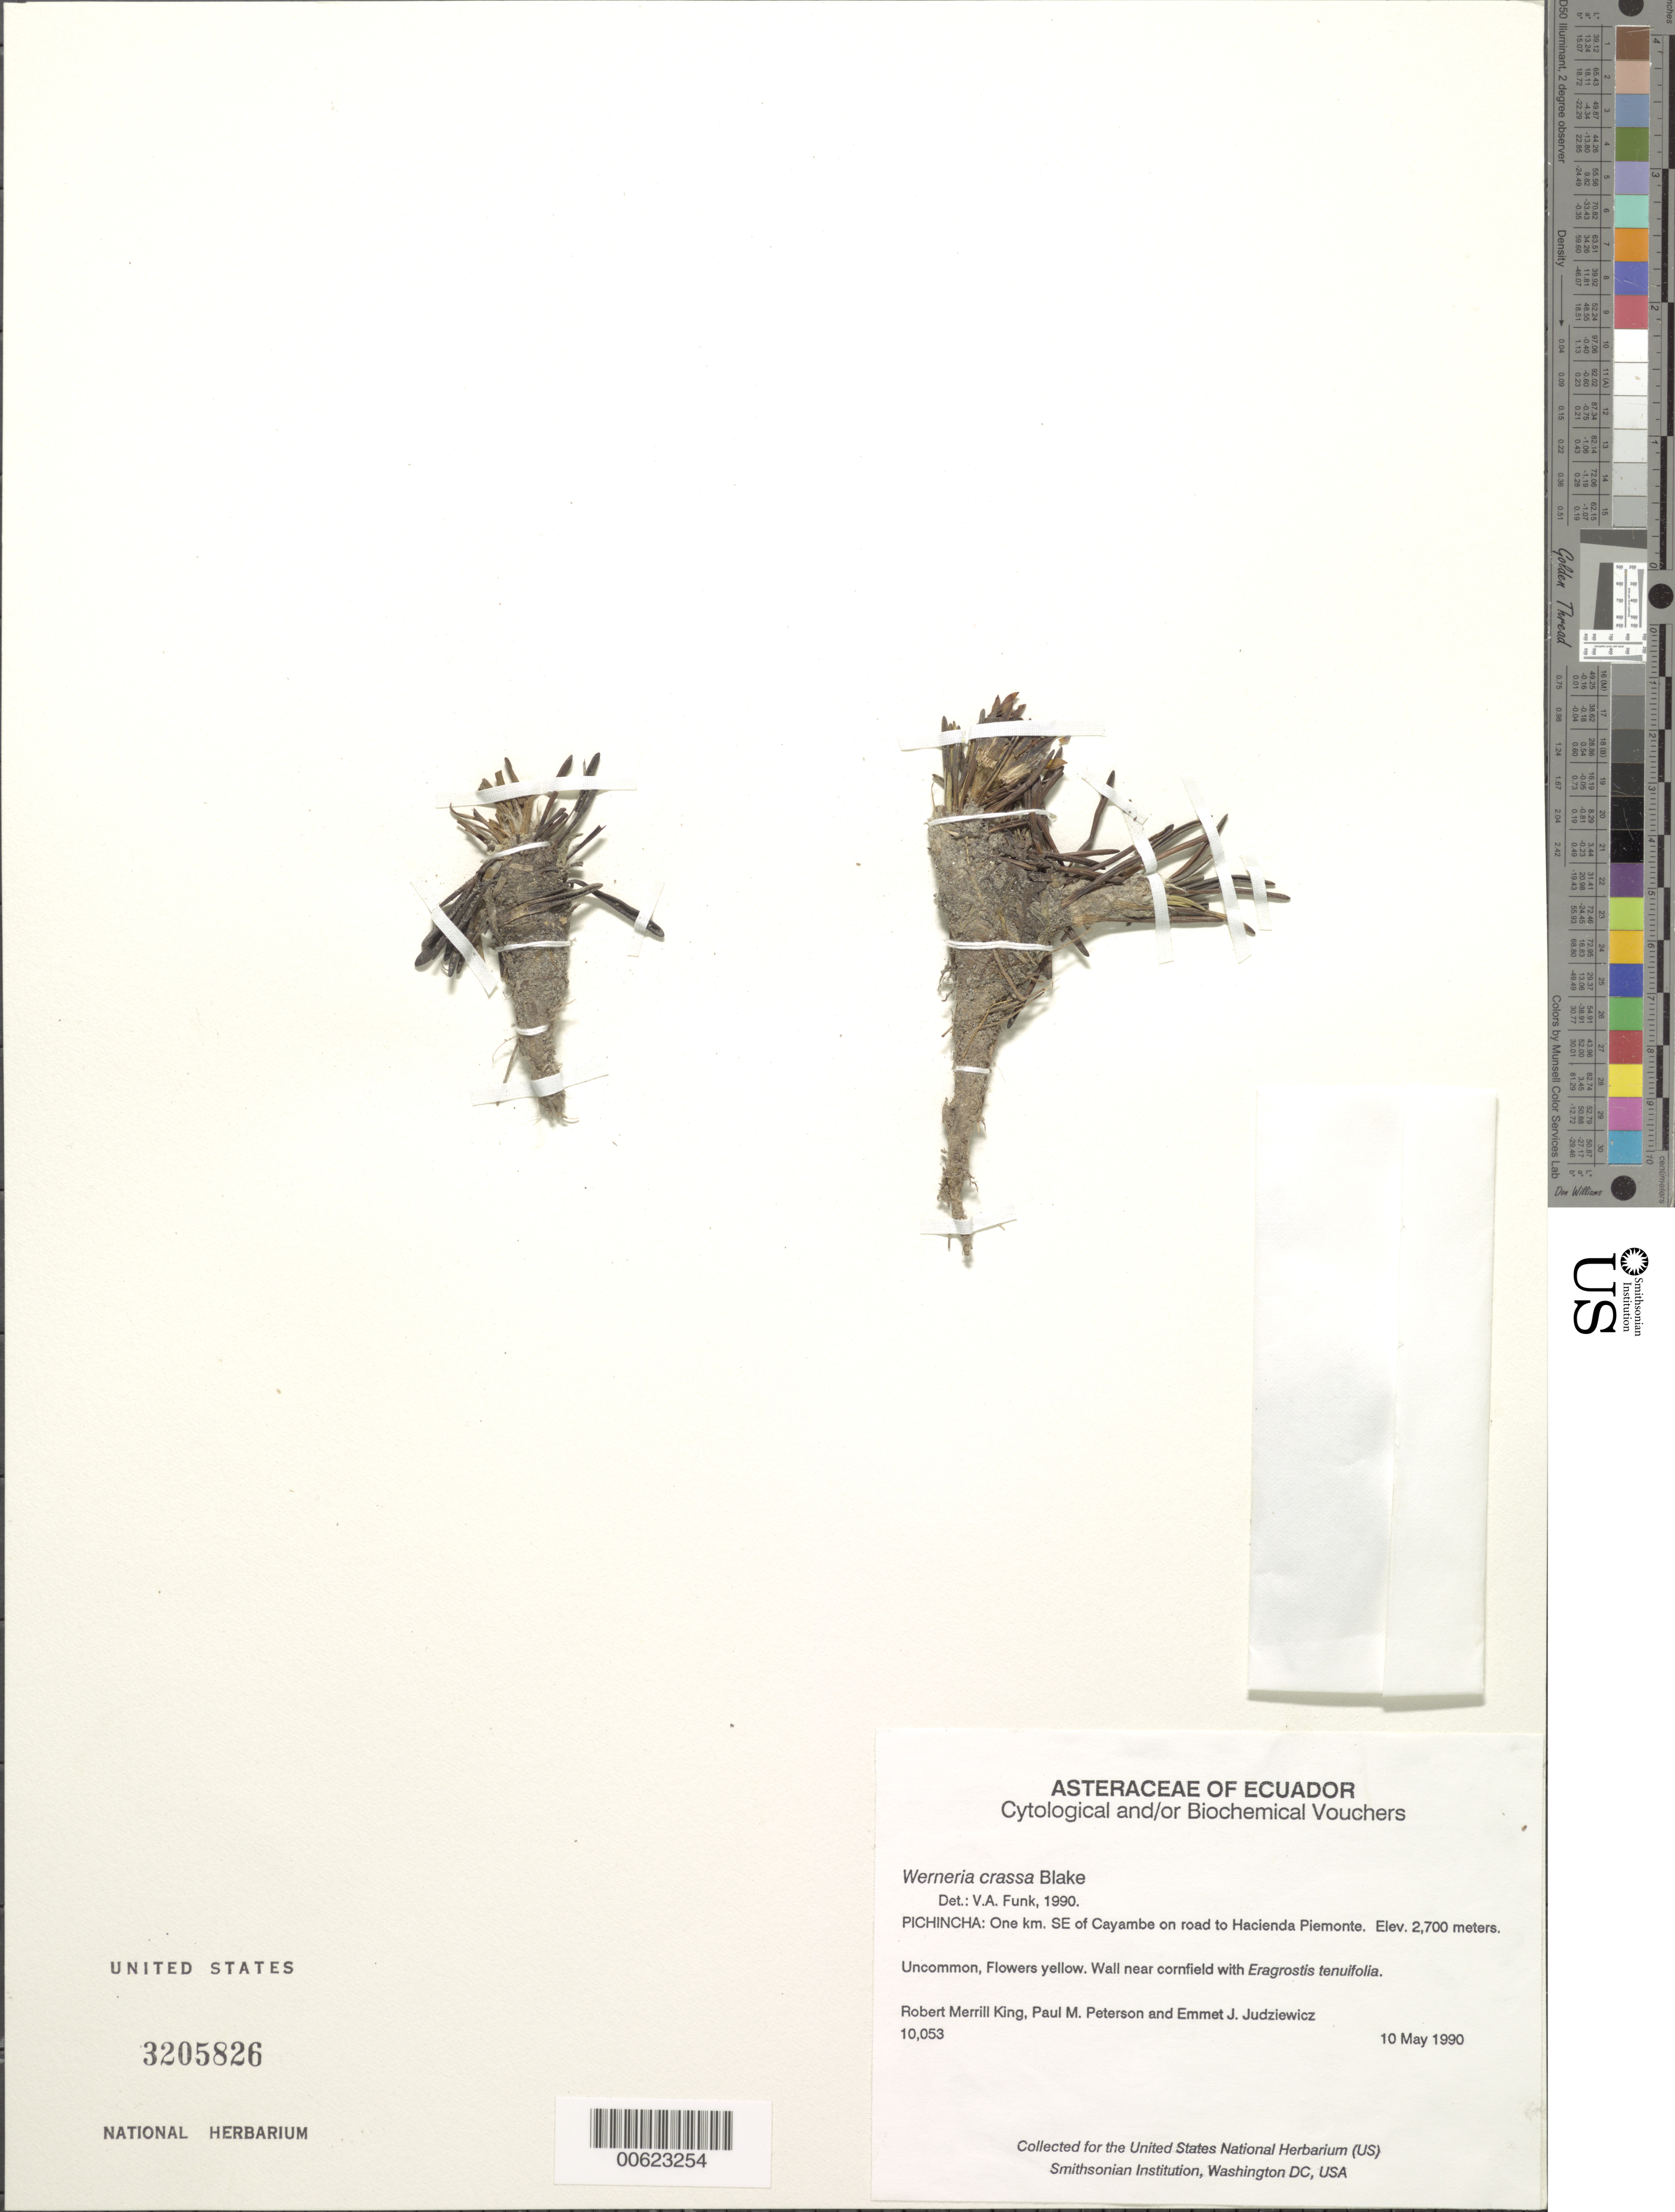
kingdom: Plantae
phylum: Tracheophyta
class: Magnoliopsida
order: Asterales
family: Asteraceae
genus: Werneria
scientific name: Werneria pumila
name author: Kunth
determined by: Funk, Vicki A., (BOT), Smithsonian Institution - National Museum of Natural History (UNITED STATES)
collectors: R. M. King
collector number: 10053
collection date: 1990-05-10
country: Ecuador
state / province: Pichincha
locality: Cayambe, 1 km SE of on road to Hacienda Piedmonte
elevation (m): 2700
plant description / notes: wall near cornfield with Eragrostis tenuifolia. Crassa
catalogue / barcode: US 3205826